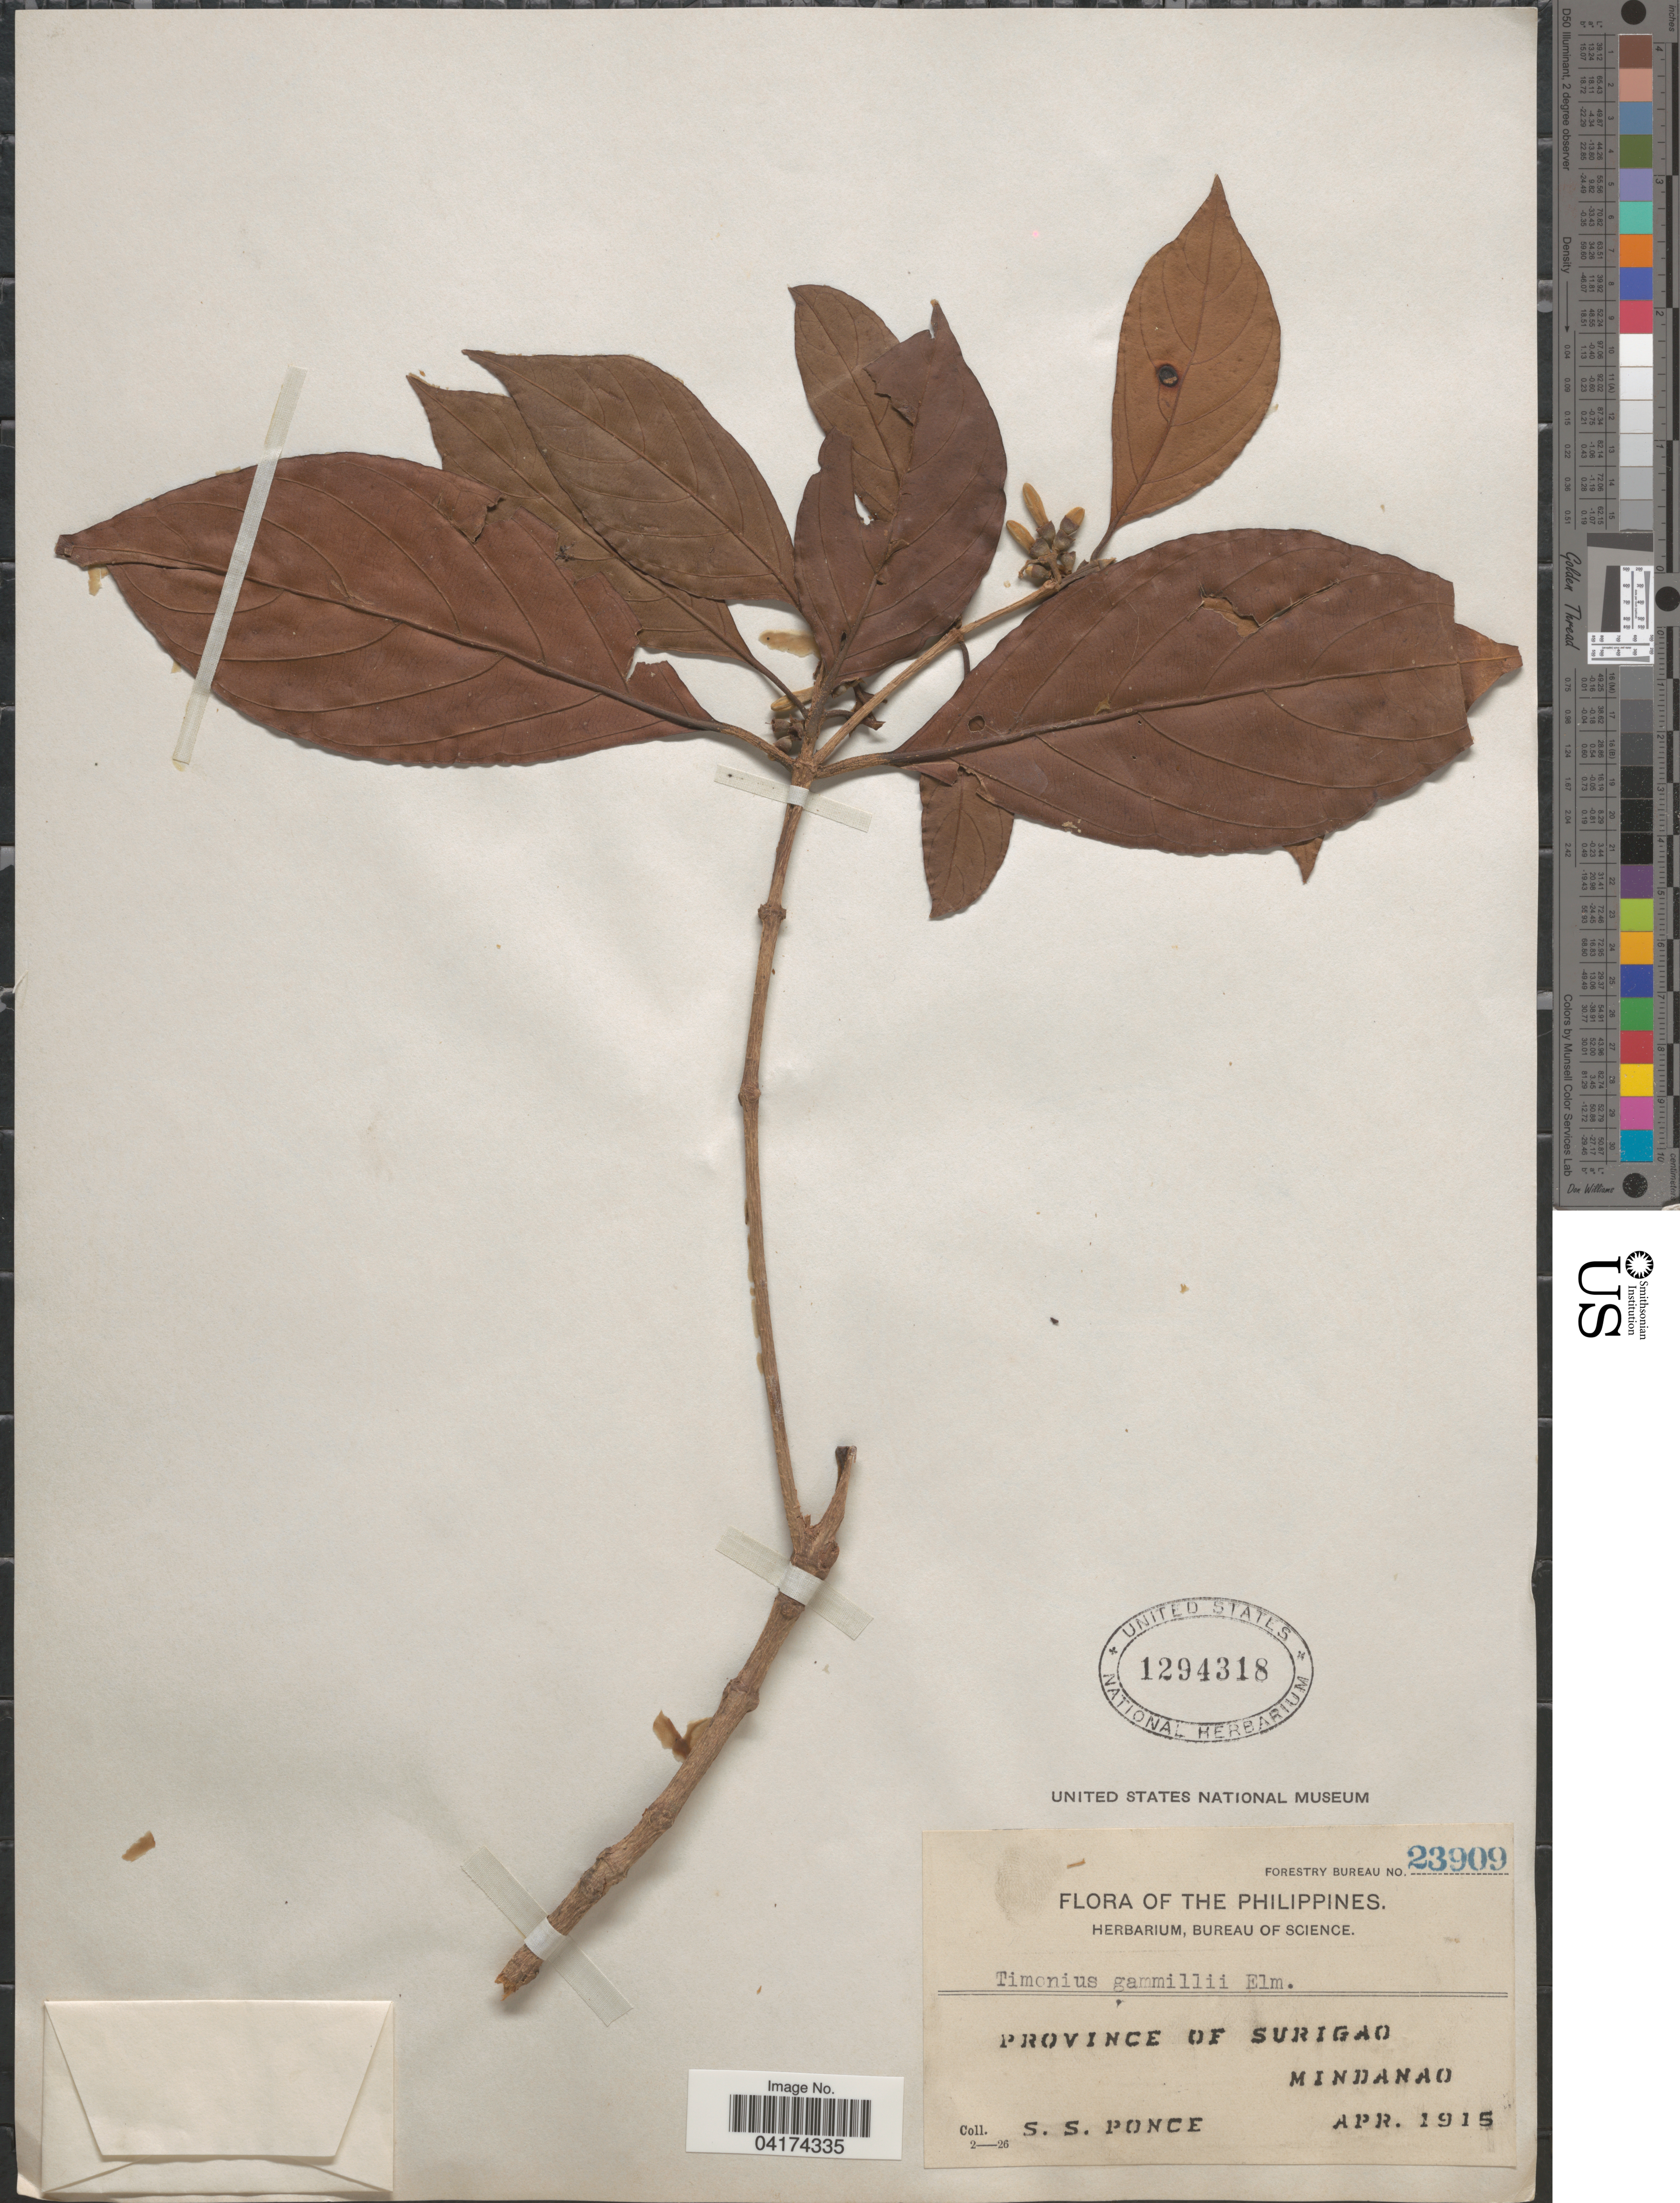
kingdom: Plantae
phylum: Tracheophyta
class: Magnoliopsida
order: Gentianales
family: Rubiaceae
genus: Timonius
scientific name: Timonius gammillii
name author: Elmer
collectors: S. Ponce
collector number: Forestry Bureau 23909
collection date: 1915-04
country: Philippines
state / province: Caraga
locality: Province of Surigao. Mindanao.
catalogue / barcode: US 1294318